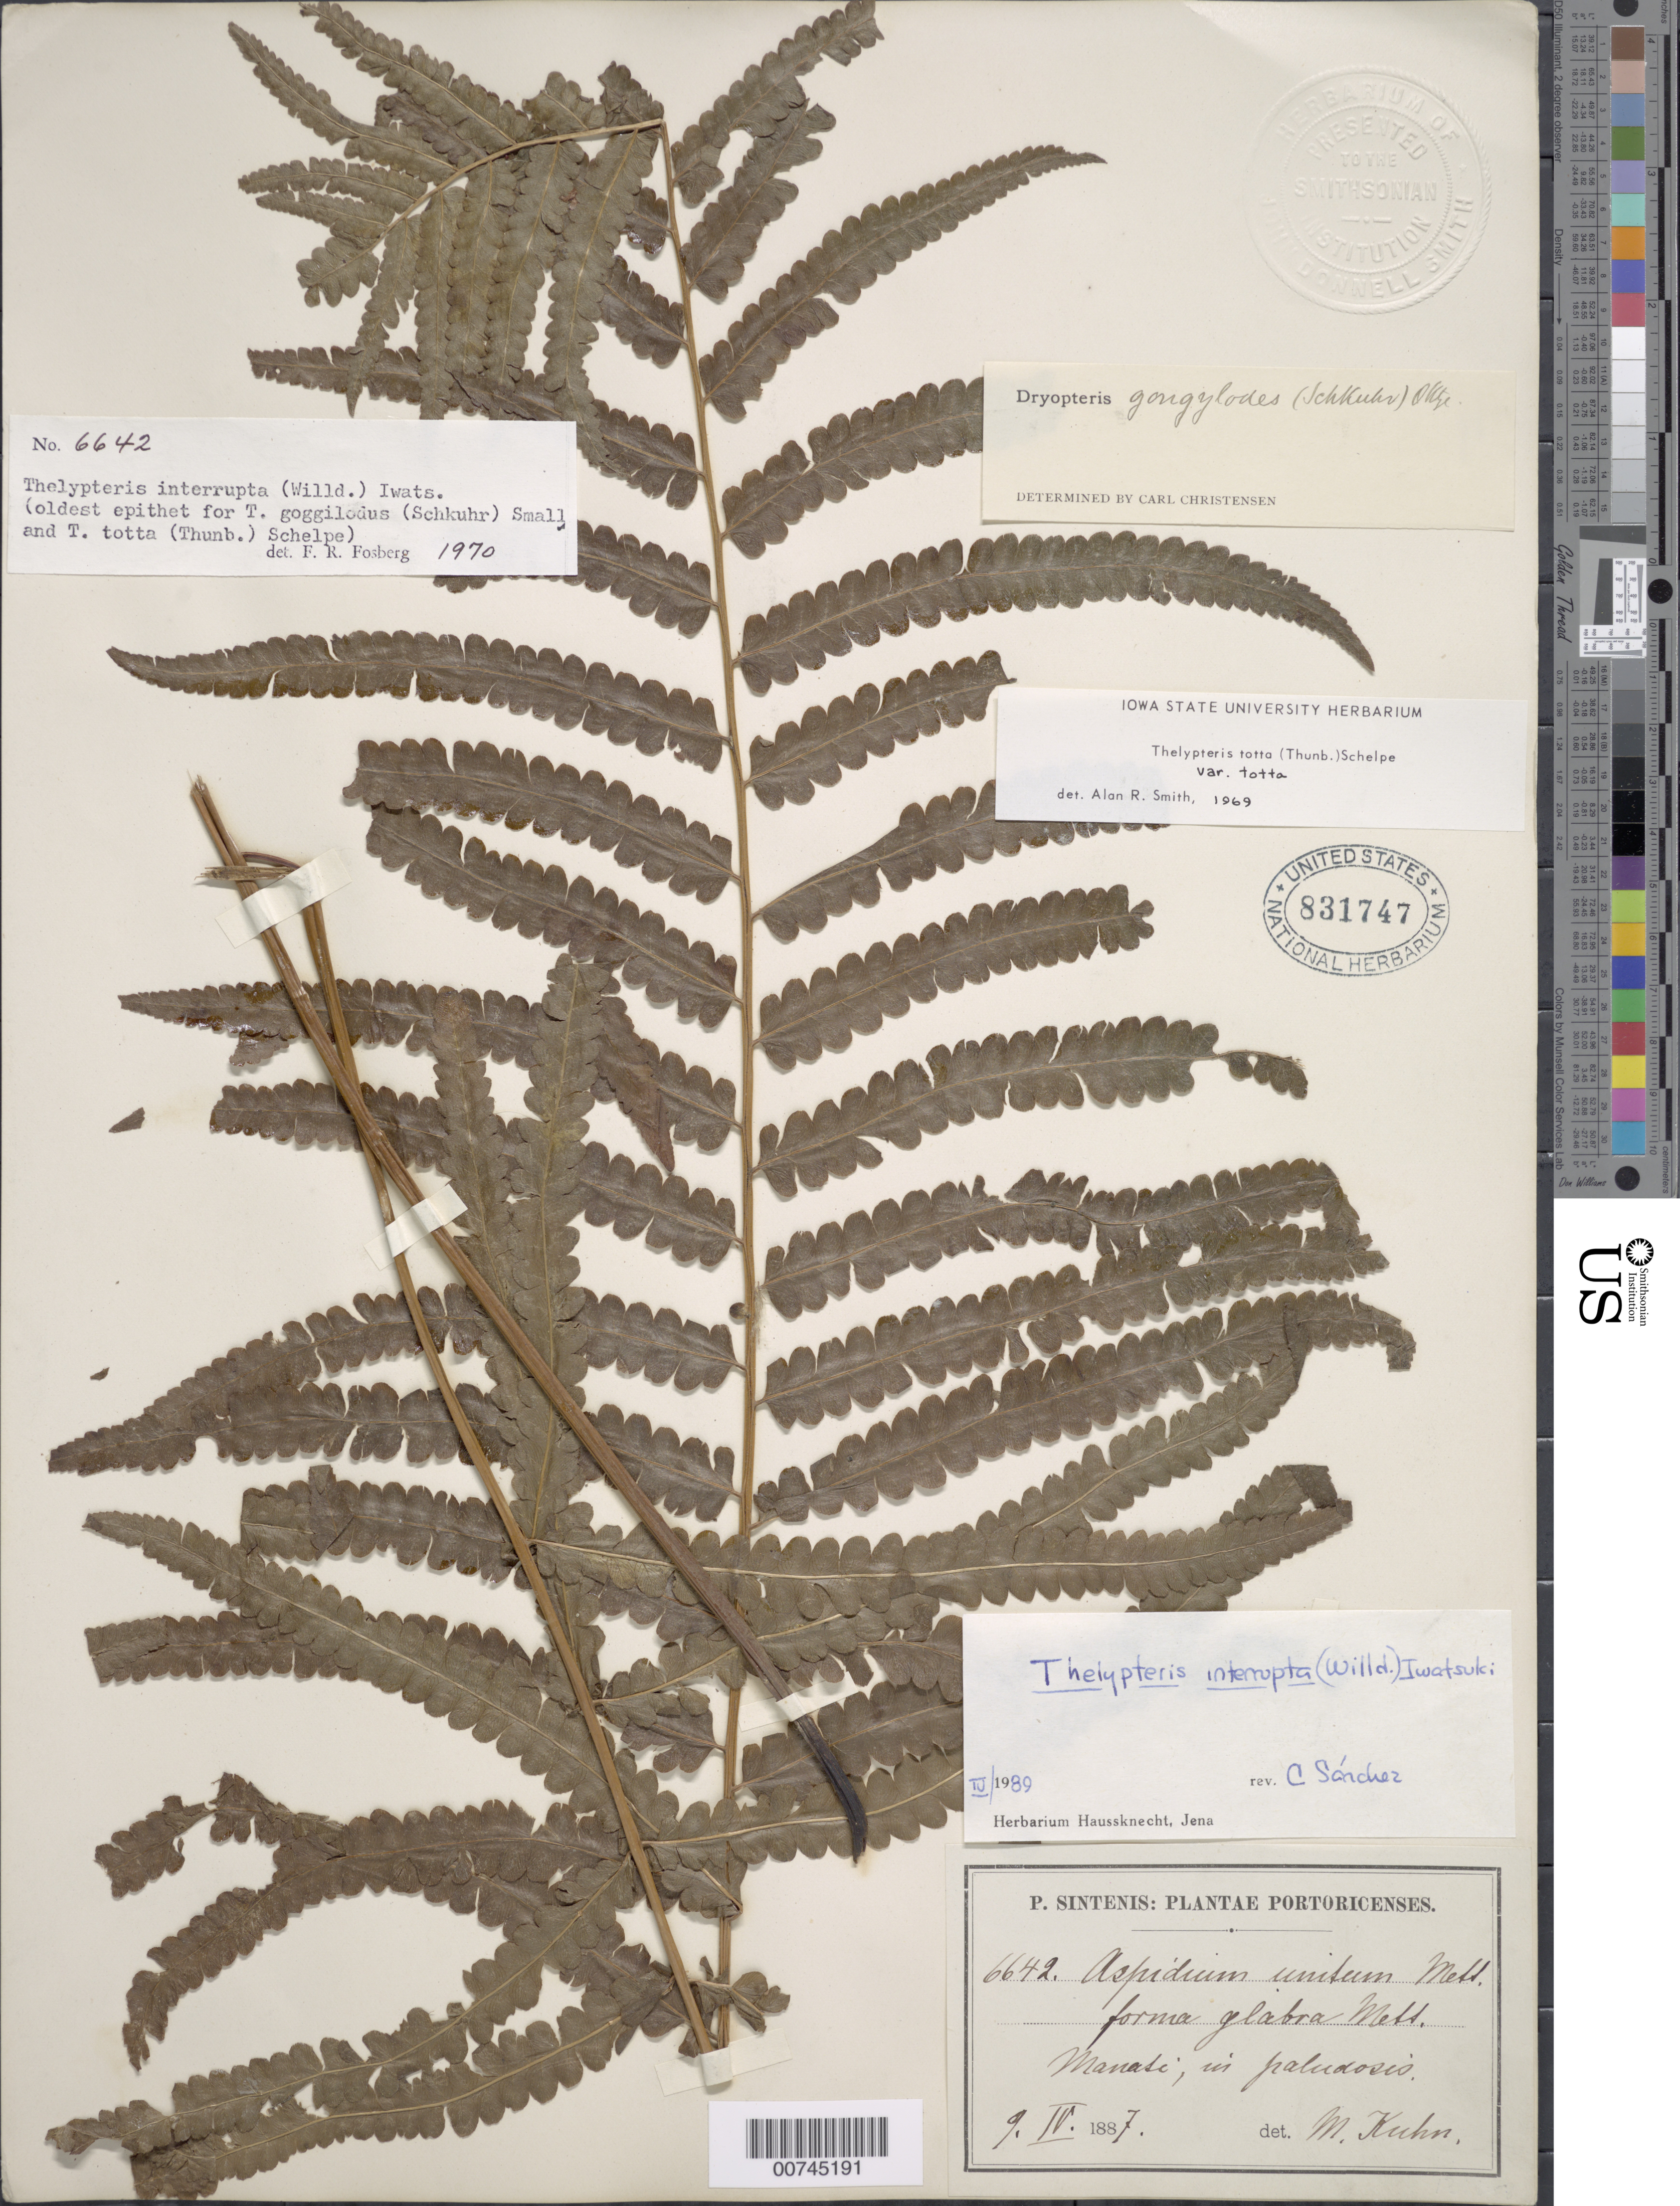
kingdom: Plantae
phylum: Tracheophyta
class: Polypodiopsida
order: Polypodiales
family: Thelypteridaceae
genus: Christella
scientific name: Christella kunthii comb. ined.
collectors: P. Sintenis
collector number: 6642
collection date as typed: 09 Apr 1887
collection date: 1887-04-09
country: Puerto Rico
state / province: Manatí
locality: Manati, in paludosis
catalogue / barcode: US 831747